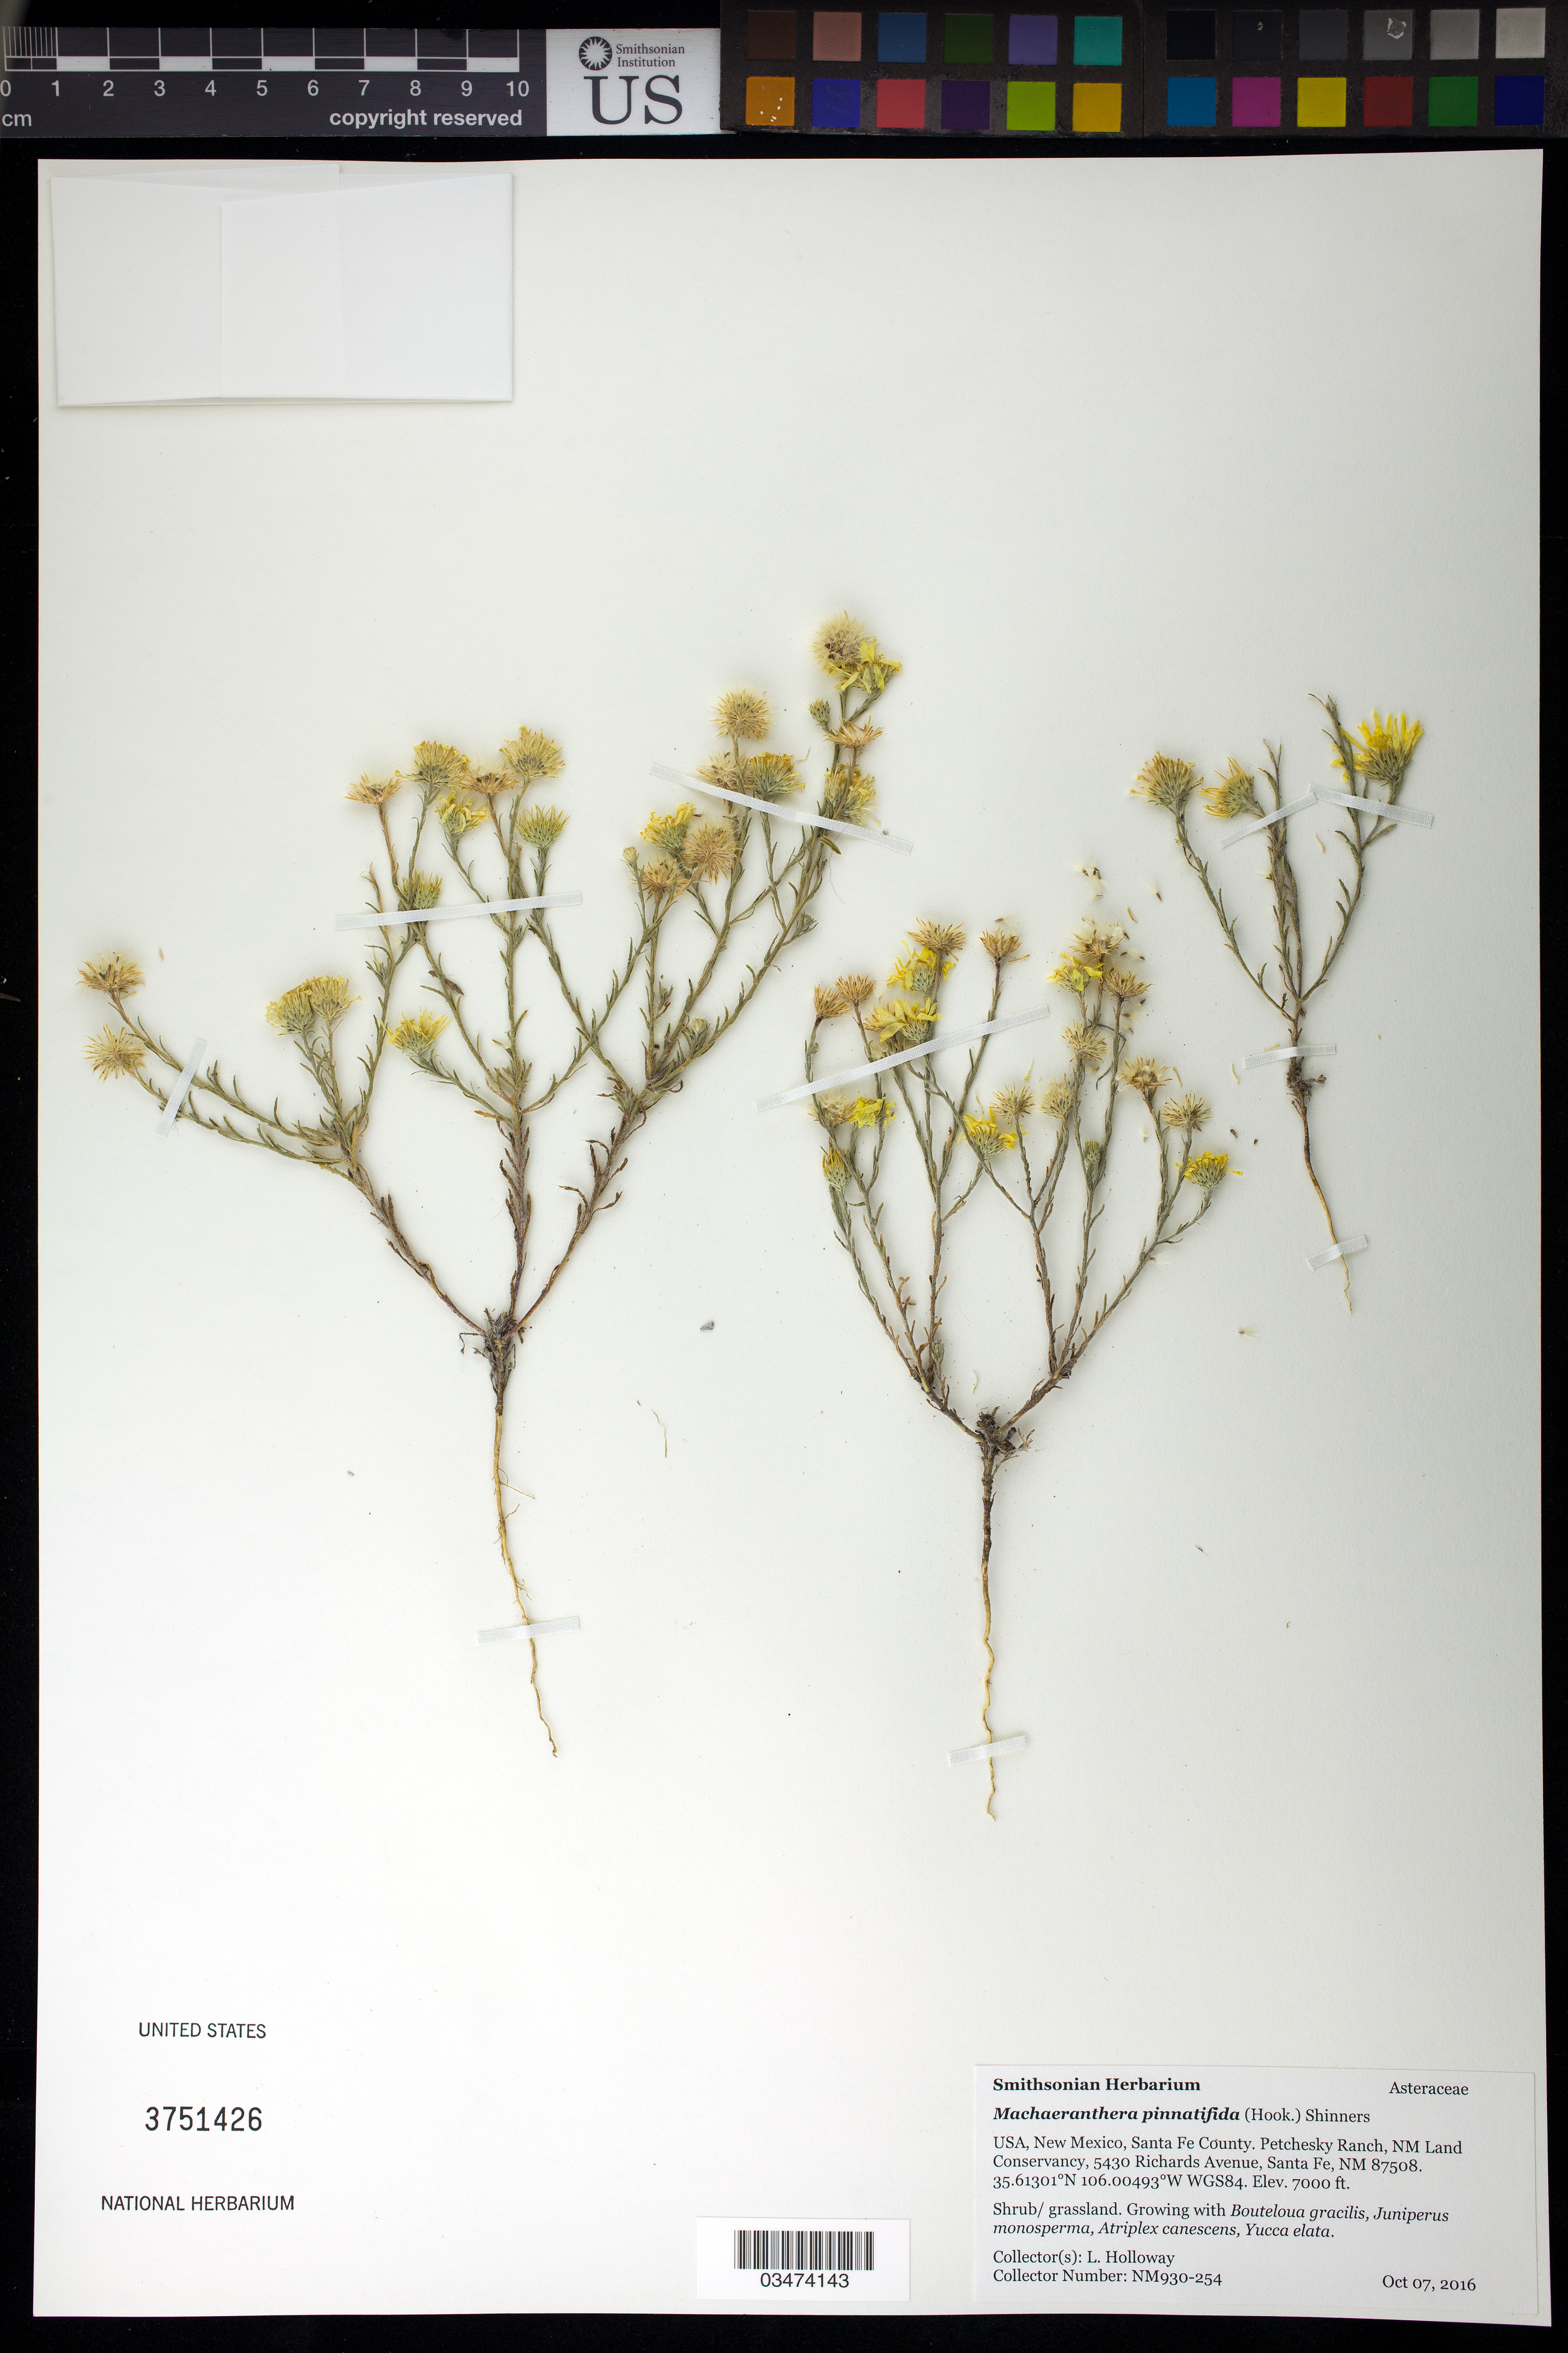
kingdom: Plantae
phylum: Tracheophyta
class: Magnoliopsida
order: Asterales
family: Asteraceae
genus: Machaeranthera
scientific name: Machaeranthera pinnatifida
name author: (Hook.) Shinners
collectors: L. Holloway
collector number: NM930-254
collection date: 2016-10-07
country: United States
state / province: New Mexico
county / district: Santa Fe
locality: Petchesky Ranch,NM Land Conservancy, 5430 Richards Avenue, Santa Fe.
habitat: Shrub/grassland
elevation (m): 2134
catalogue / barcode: US 3751426